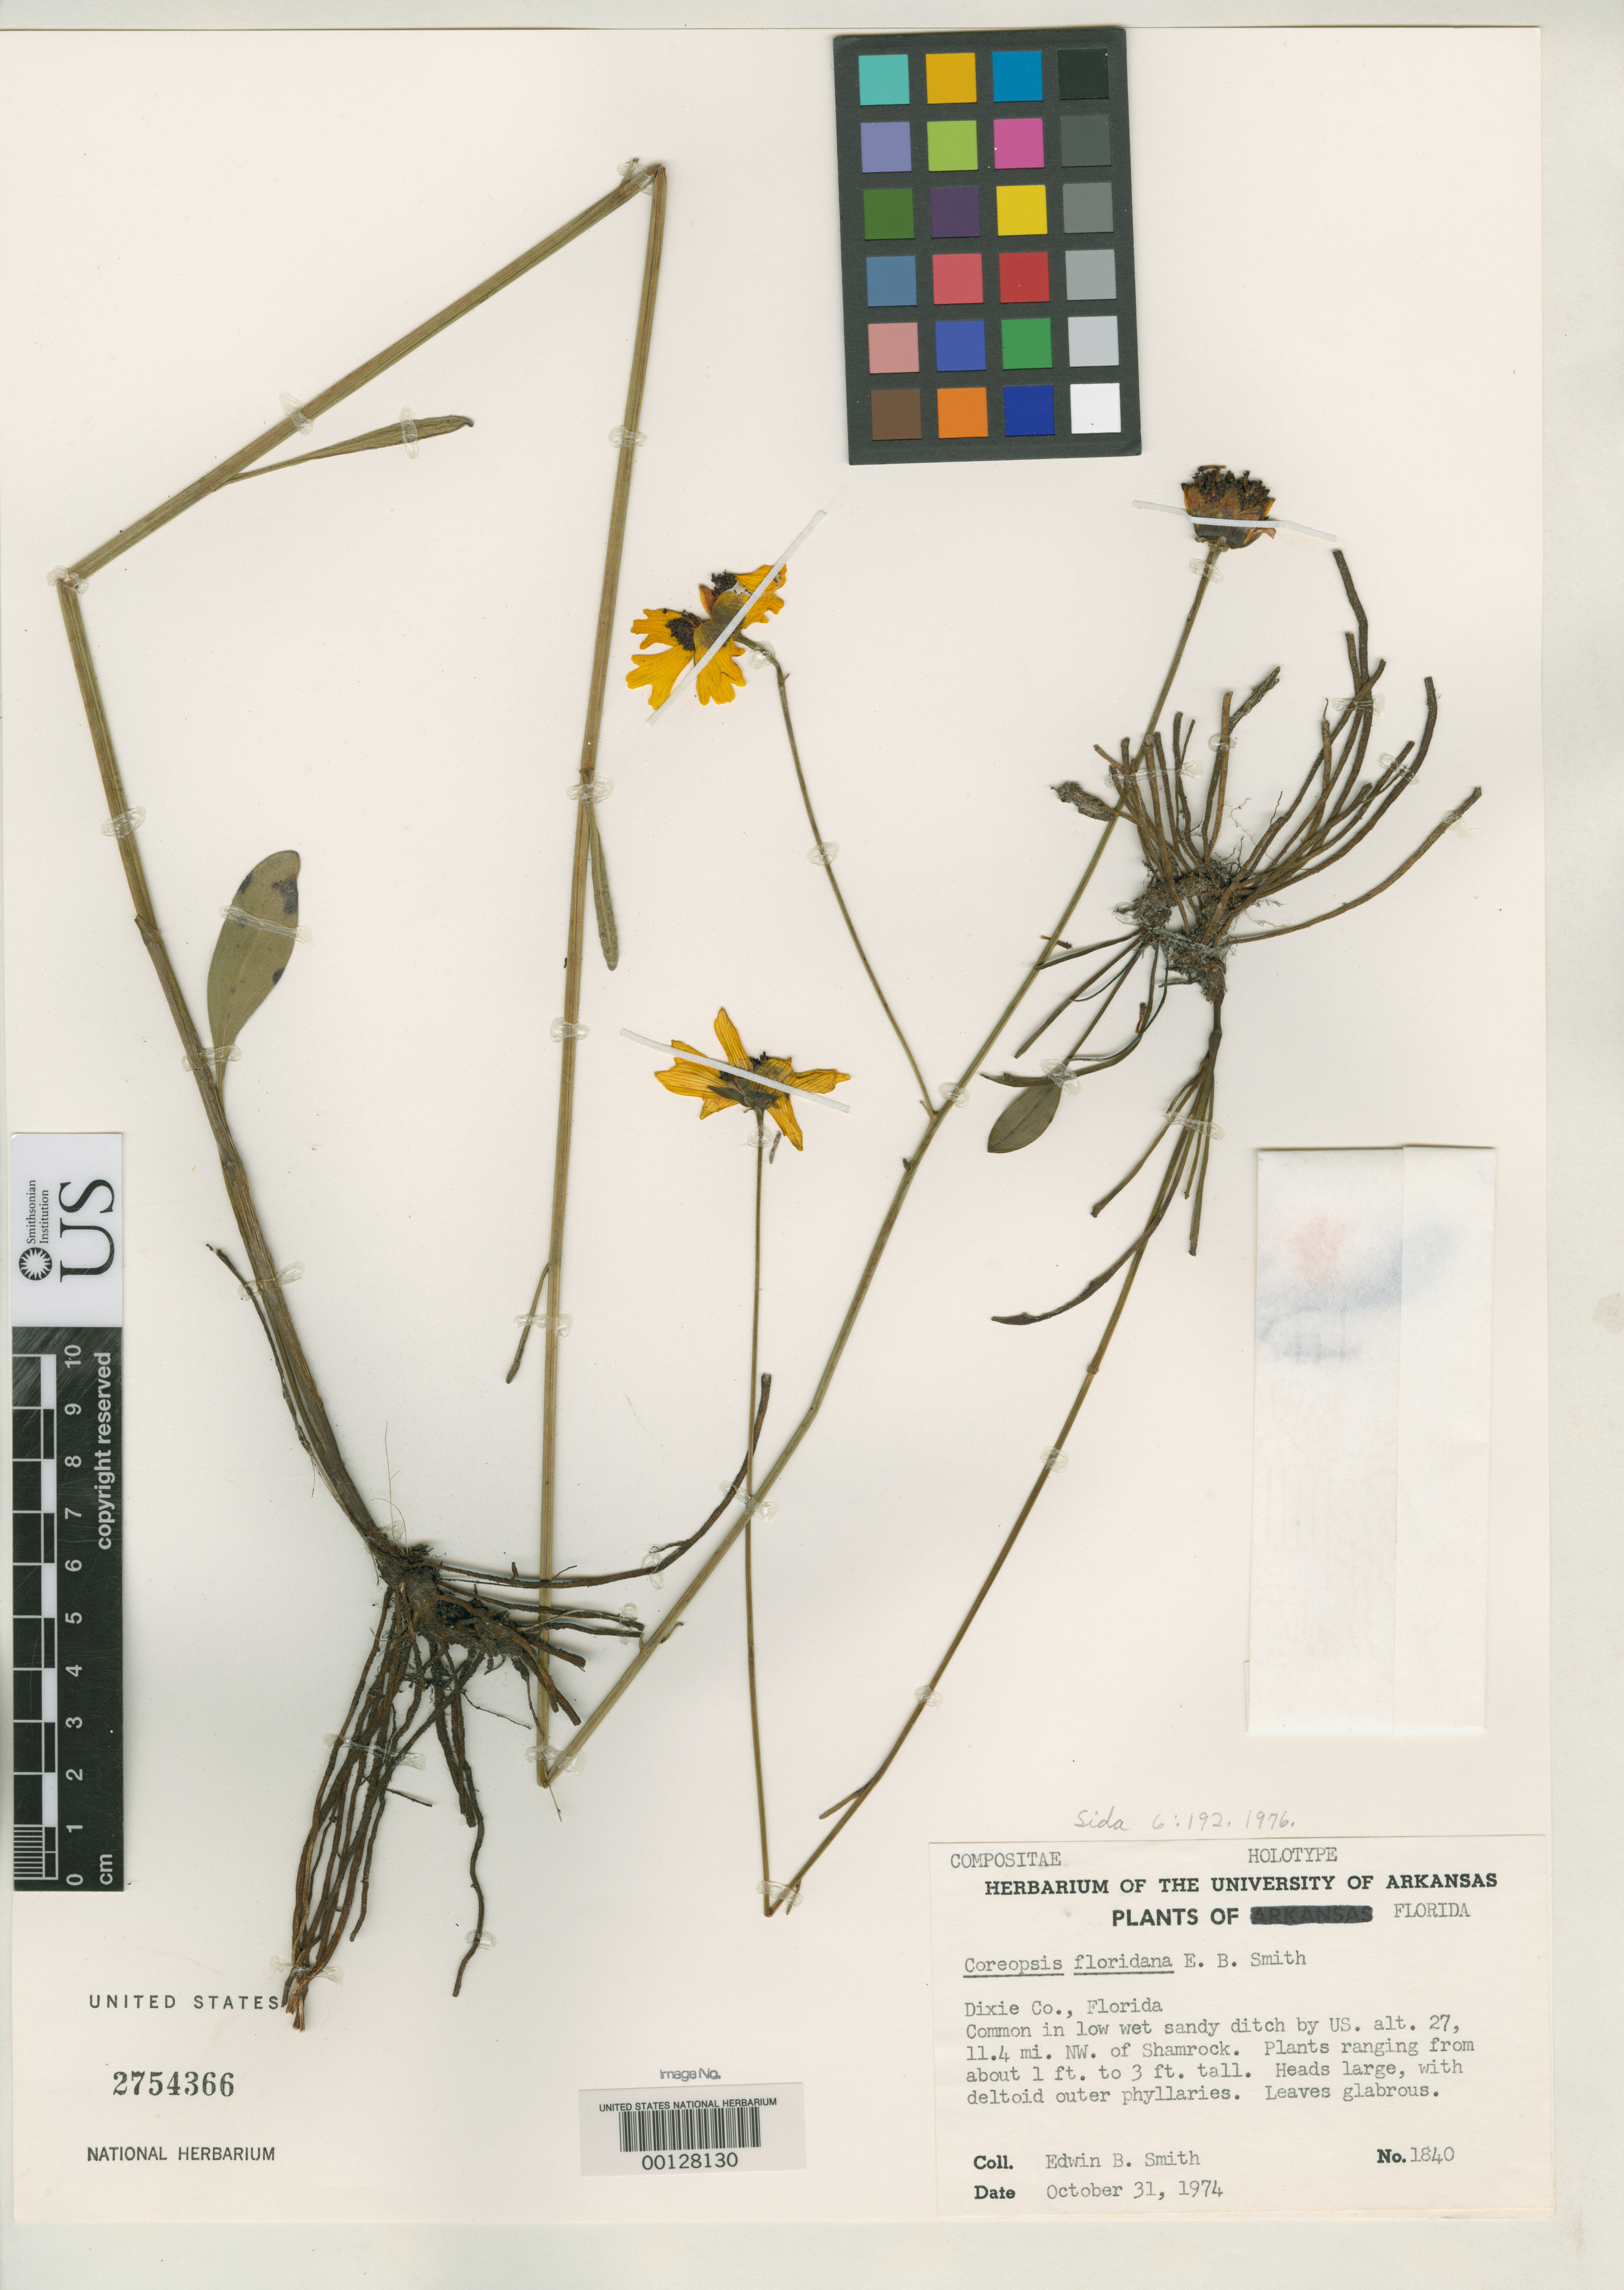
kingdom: Plantae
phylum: Tracheophyta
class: Magnoliopsida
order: Asterales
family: Asteraceae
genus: Coreopsis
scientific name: Coreopsis floridana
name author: E.B. Sm.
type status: Holotype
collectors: E. B. Smith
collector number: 1840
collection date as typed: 31 Oct 1974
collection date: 1974-10-31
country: United States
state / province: Florida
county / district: Dixie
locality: US Alt. 27, NW of Shamrock.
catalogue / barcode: US 2754366